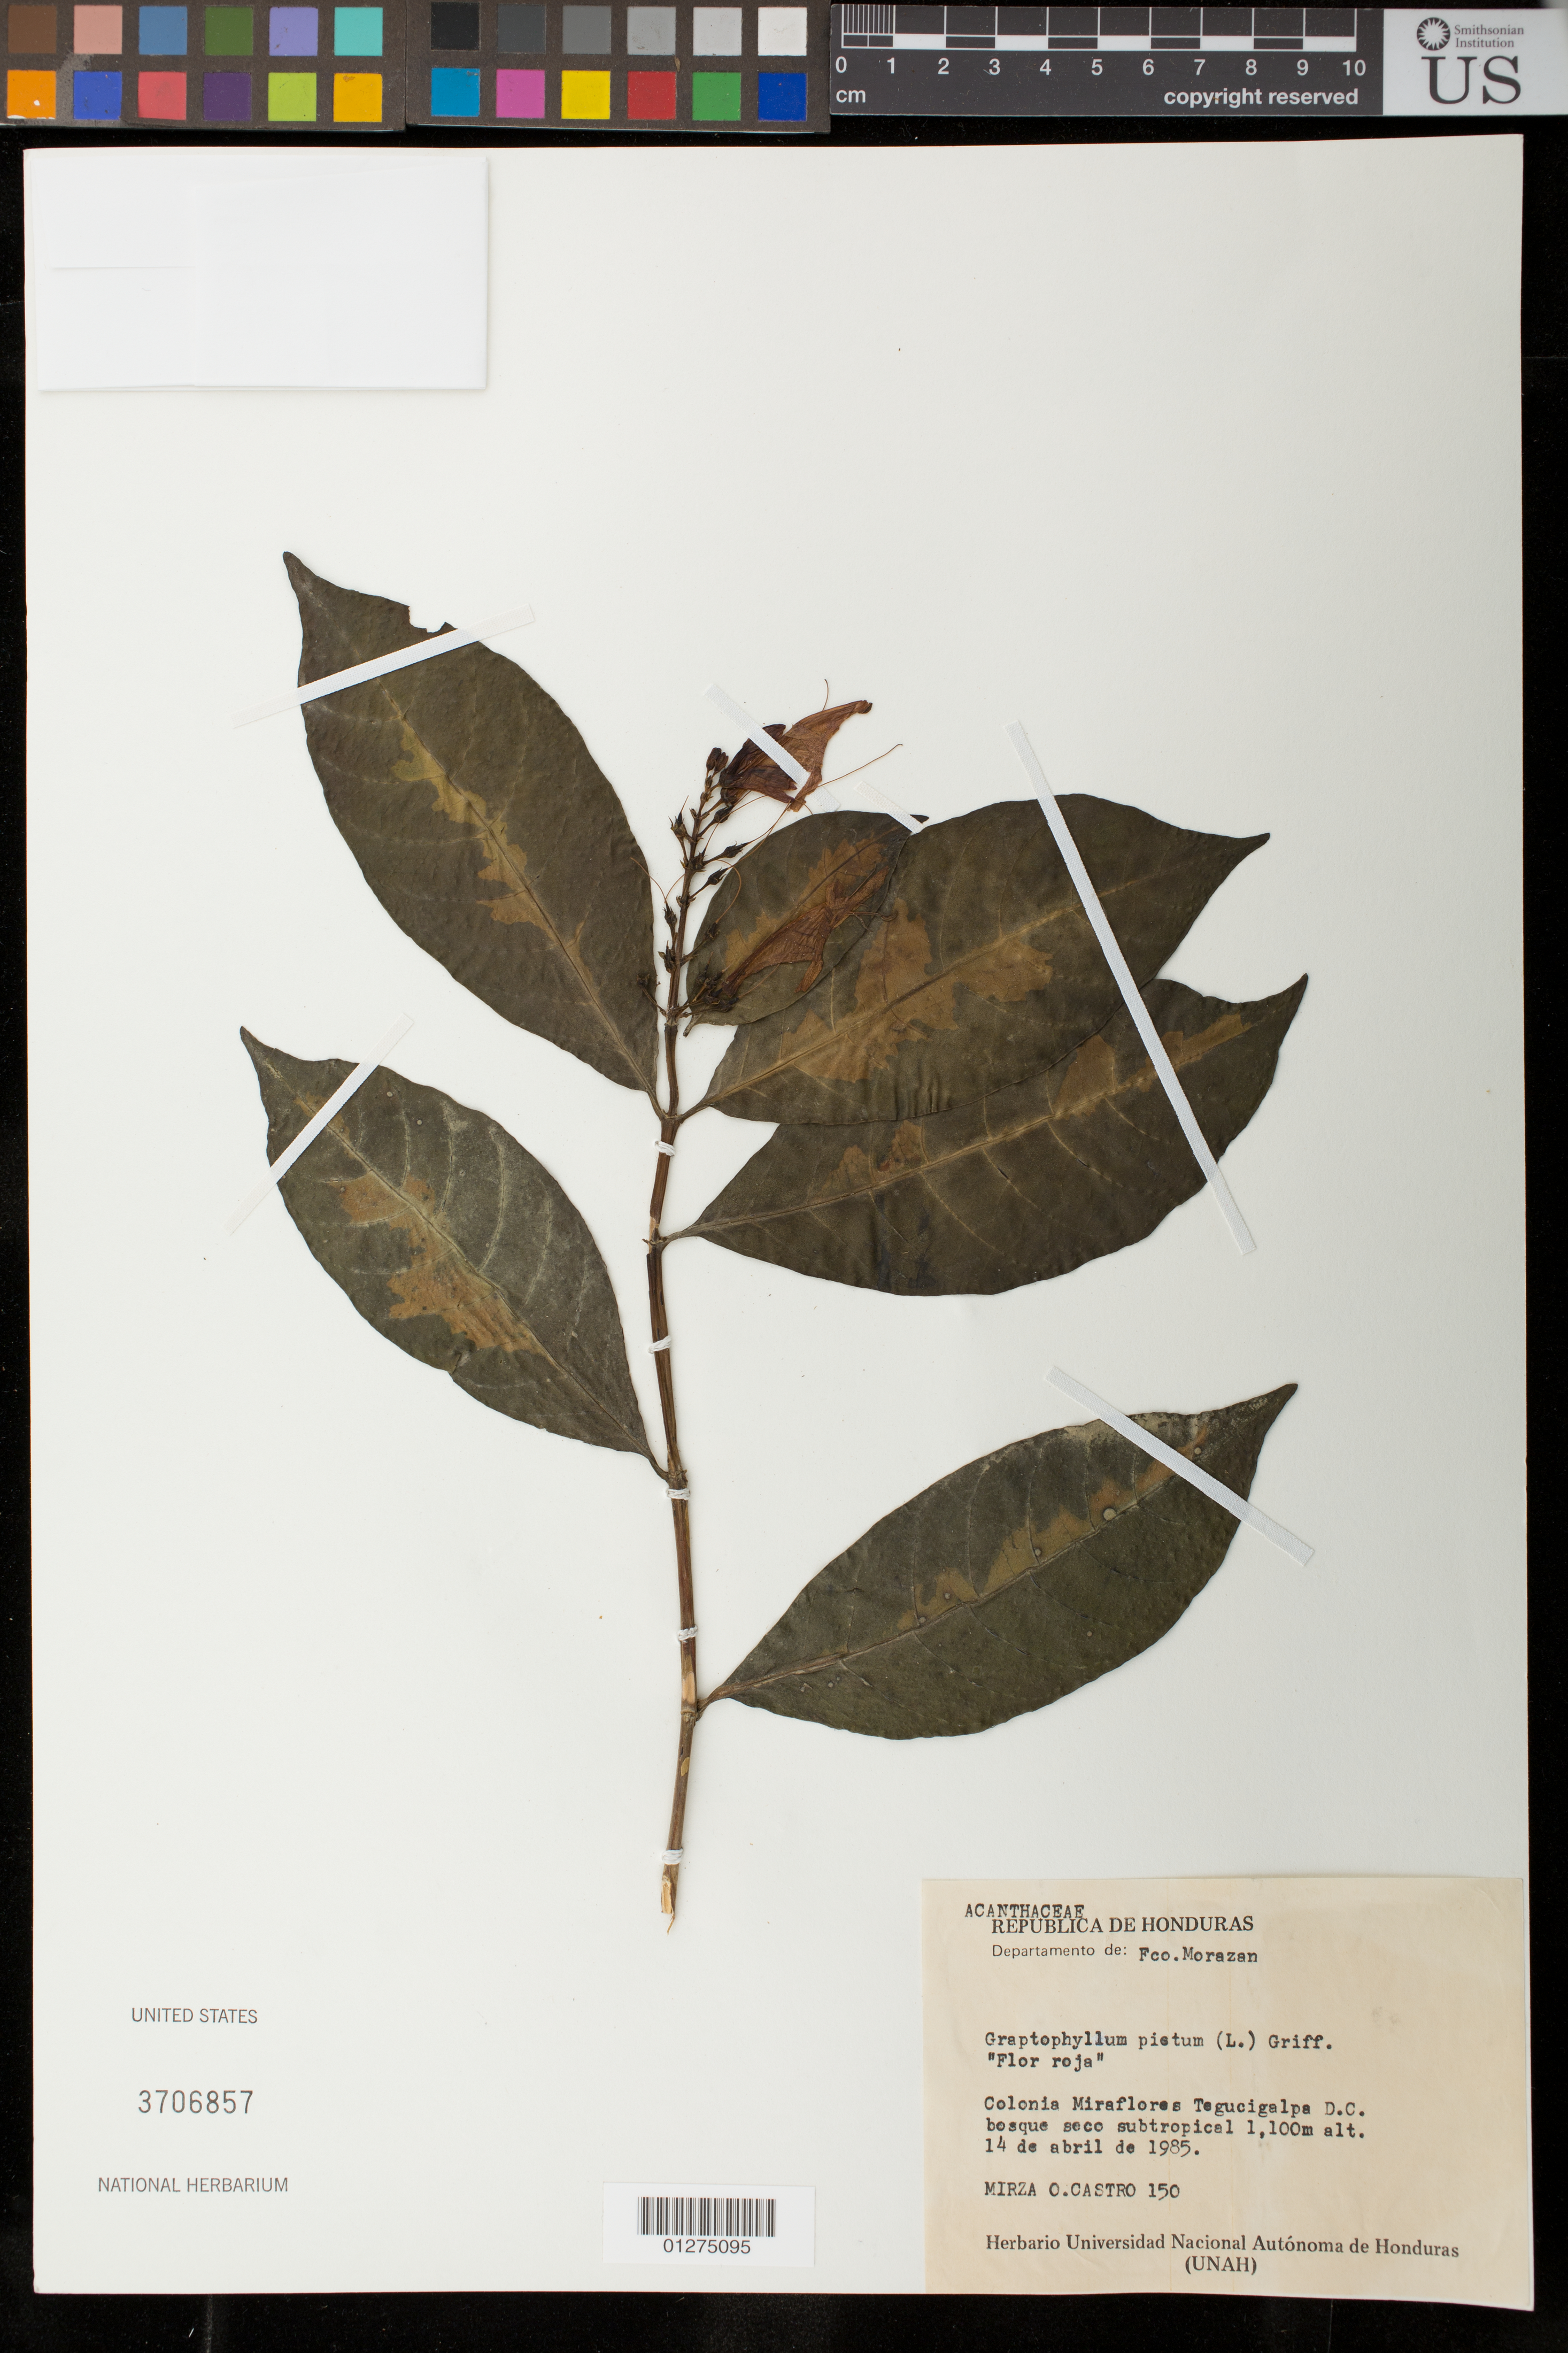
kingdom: Plantae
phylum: Tracheophyta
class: Magnoliopsida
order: Lamiales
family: Acanthaceae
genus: Graptophyllum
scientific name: Graptophyllum pictum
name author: (L.) Griff.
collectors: M. Martin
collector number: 150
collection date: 1985-04-14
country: Honduras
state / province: Fco. Morazán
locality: Colonia Miraflores Tegucigalpa D.C.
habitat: bosque seco subtropical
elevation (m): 1100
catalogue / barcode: US 3706857